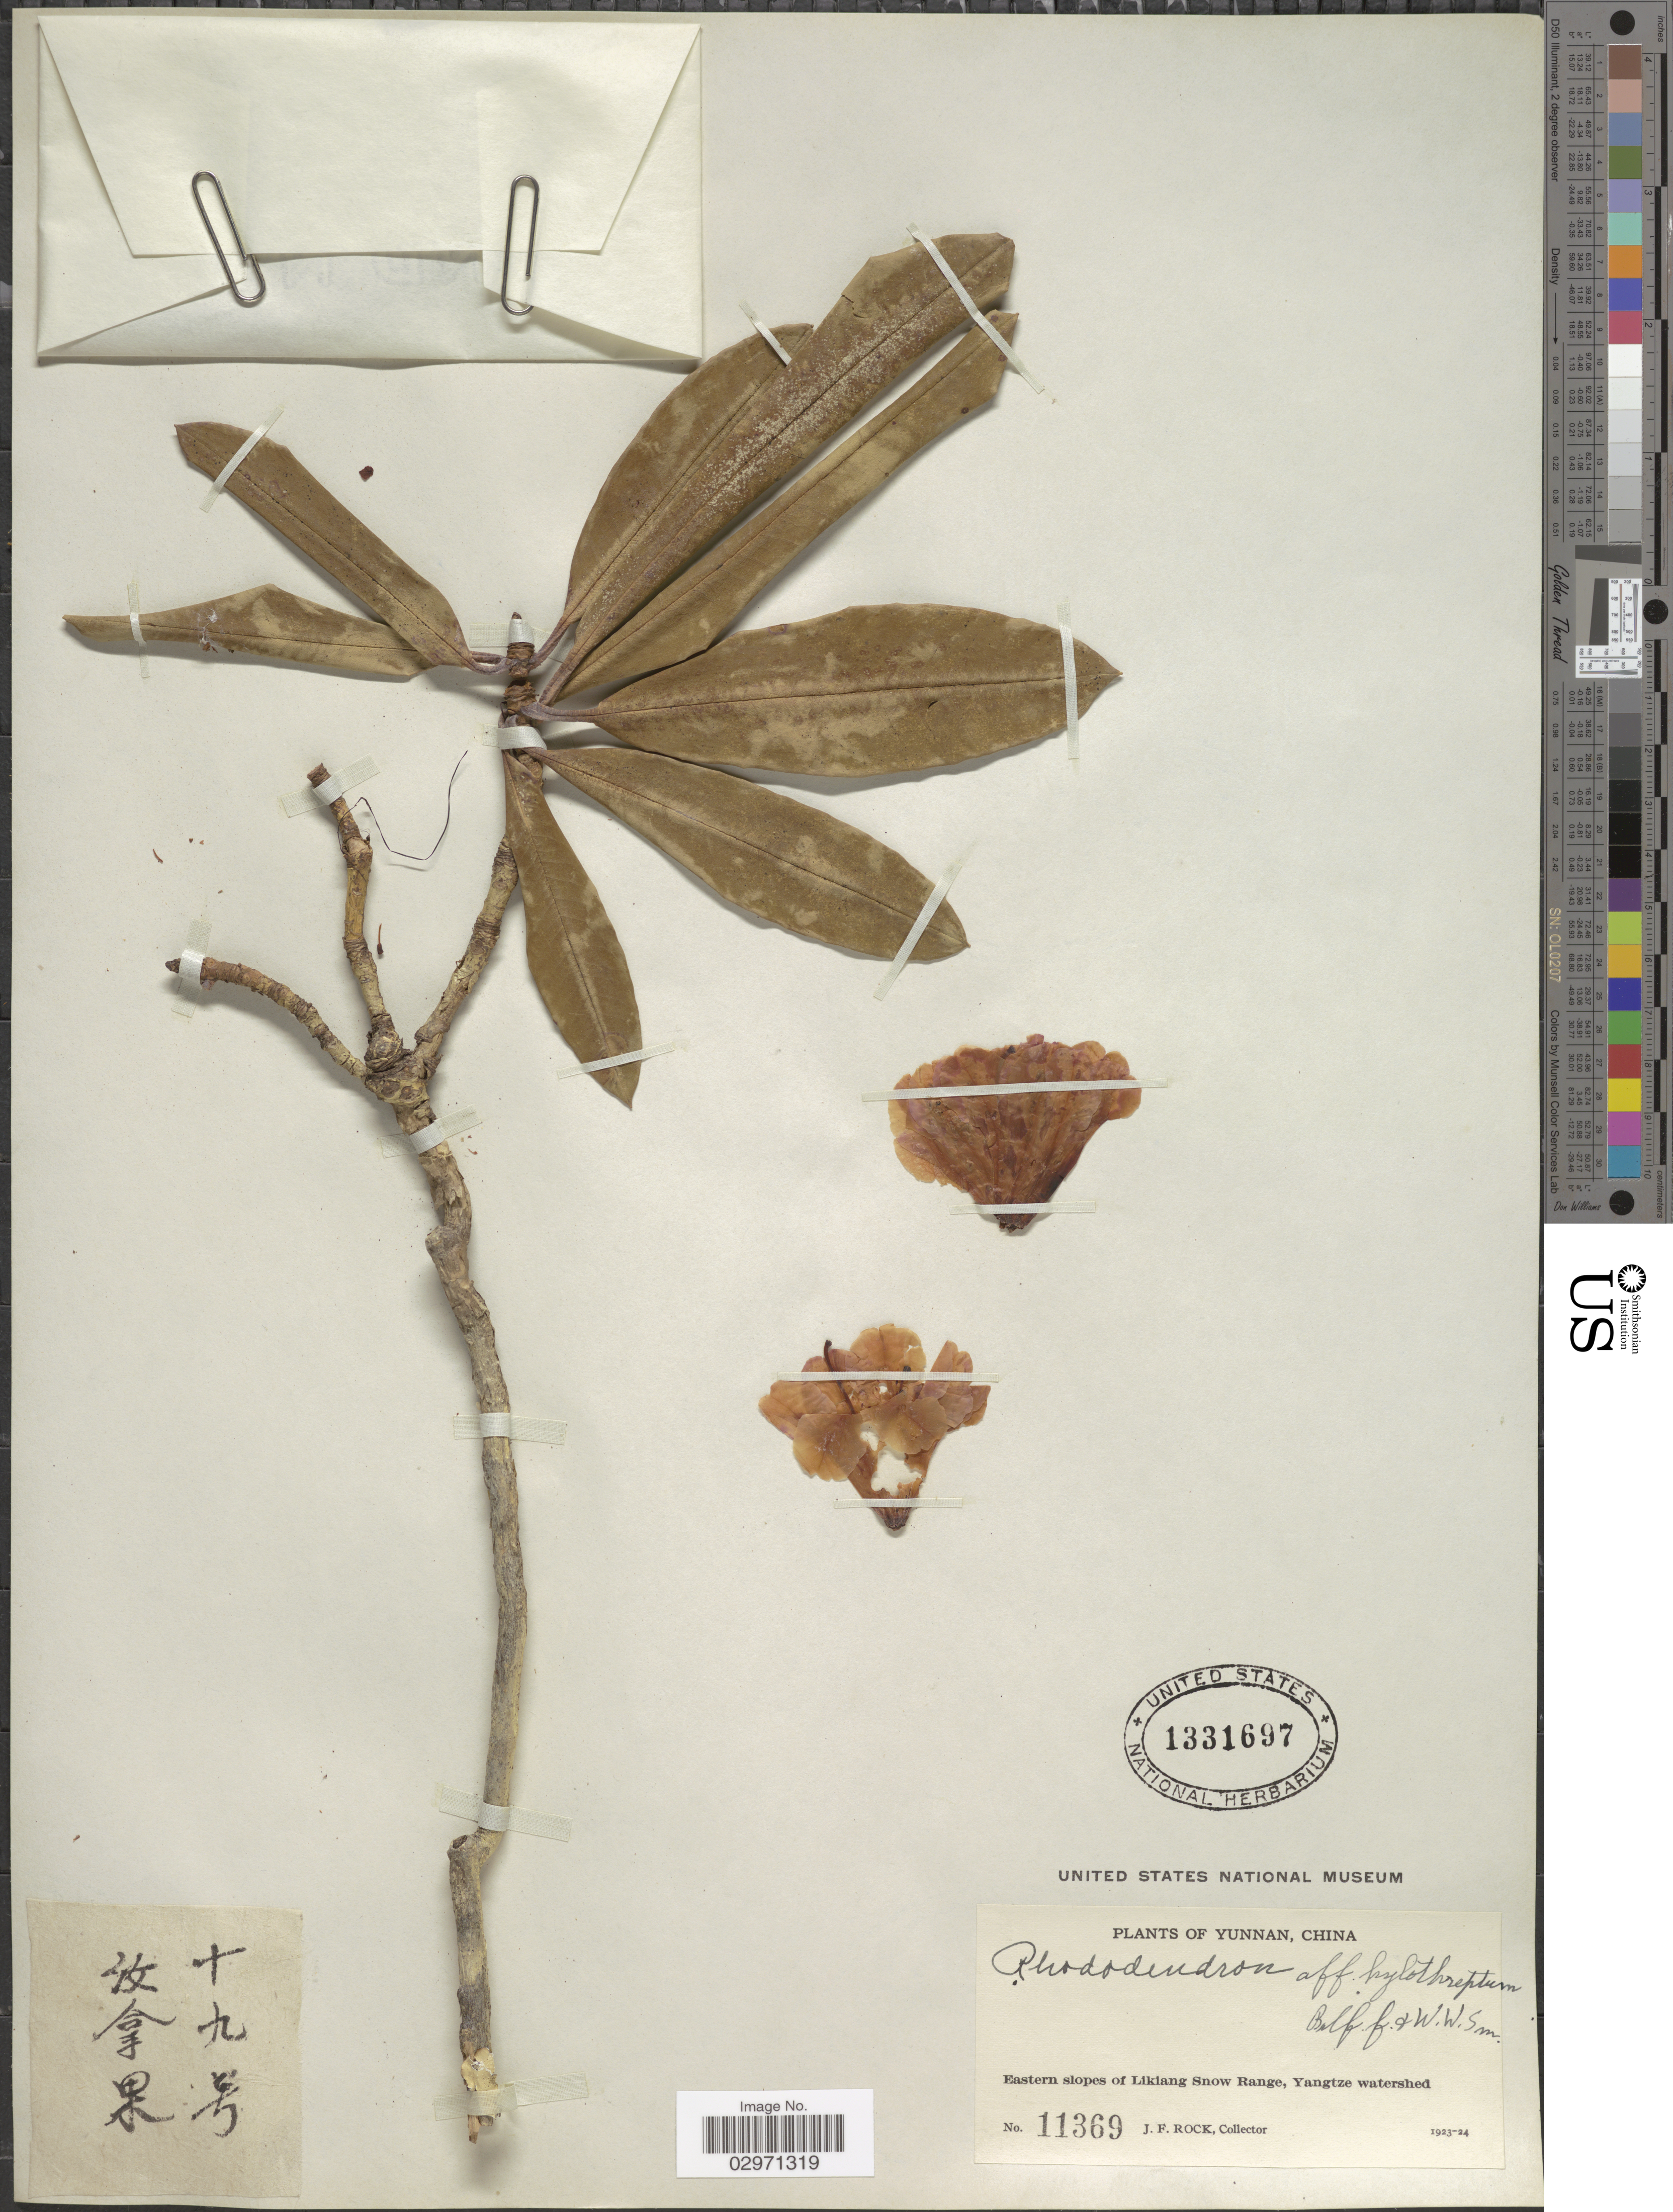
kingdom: Plantae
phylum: Tracheophyta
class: Magnoliopsida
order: Ericales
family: Ericaceae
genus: Rhododendron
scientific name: Rhododendron hylothreptum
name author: Balf. f. & W.W. Sm.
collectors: J. Rock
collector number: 11369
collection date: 1923/1924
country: China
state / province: Yunnan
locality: Eastern slopes of Likiang Snow Range, Yangtze watershed.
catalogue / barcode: US 1331697